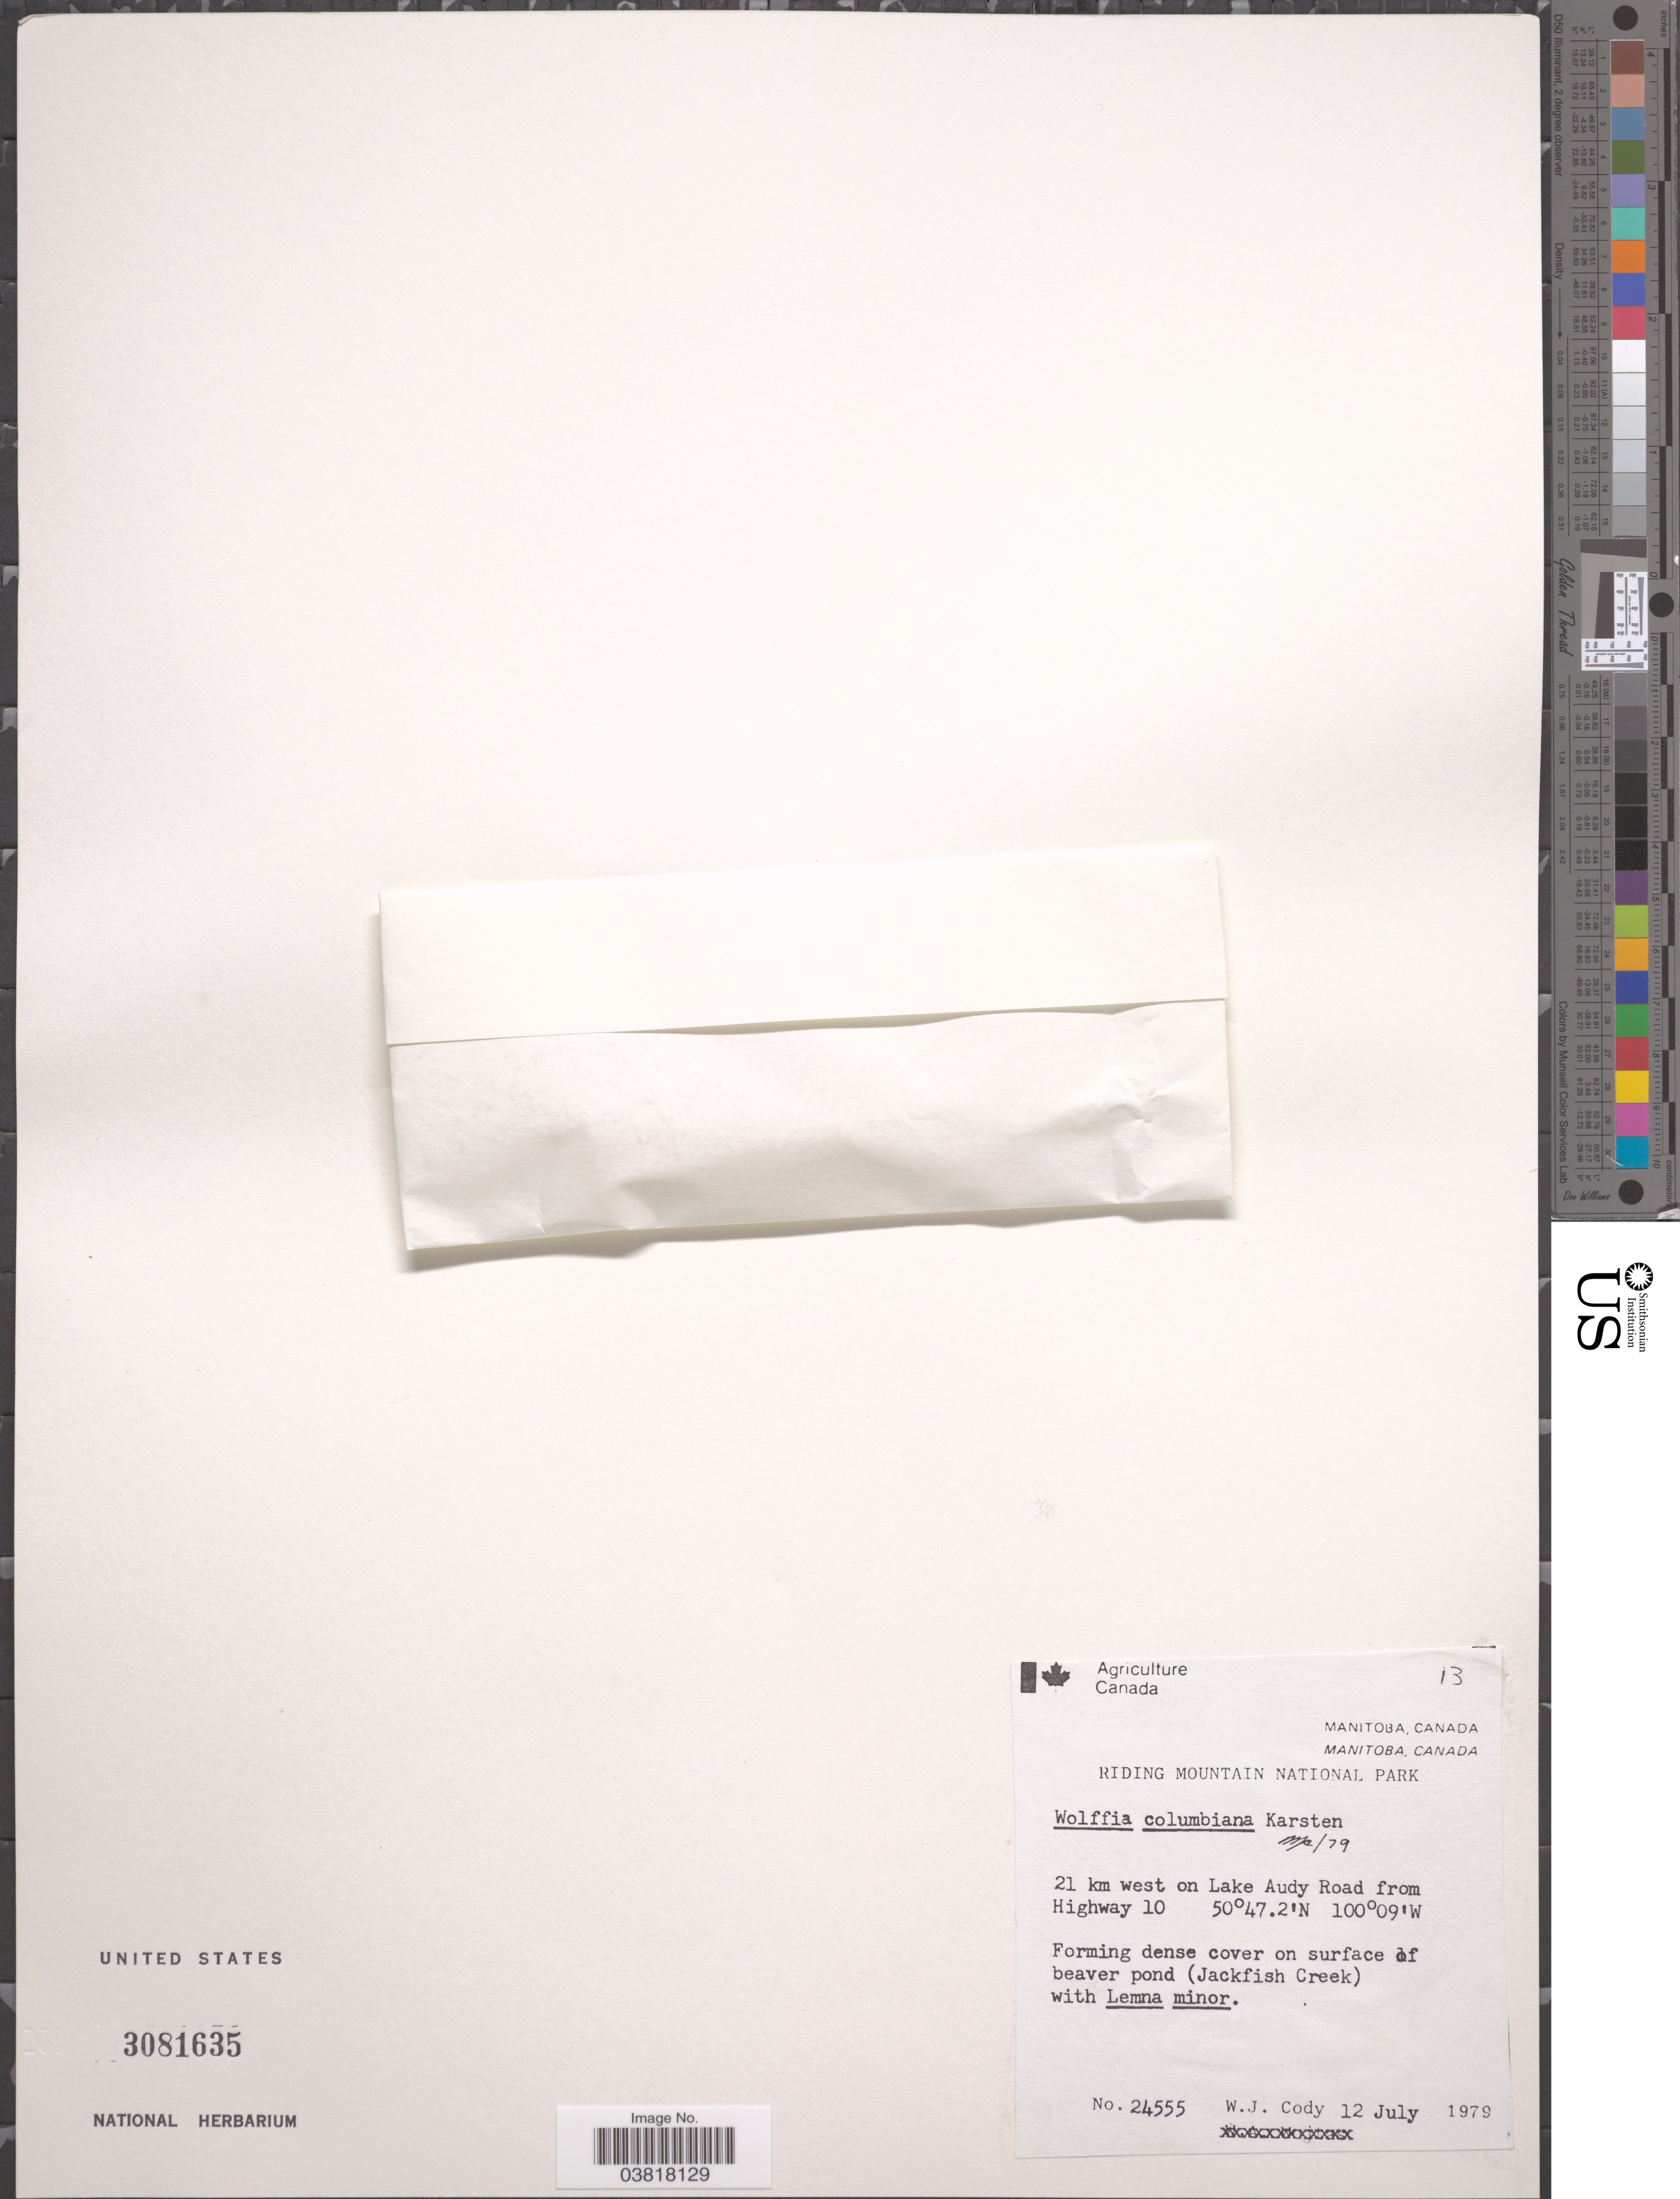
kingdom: Plantae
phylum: Tracheophyta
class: Liliopsida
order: Alismatales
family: Araceae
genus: Wolffia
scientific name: Wolffia columbiana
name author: H. Karst.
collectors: W. Cody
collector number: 24555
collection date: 1979-07-12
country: Canada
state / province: Manitoba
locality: Riding Mountain National Park. 21 km west on Lake Audy Road from Highway 10.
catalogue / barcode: US 3081635